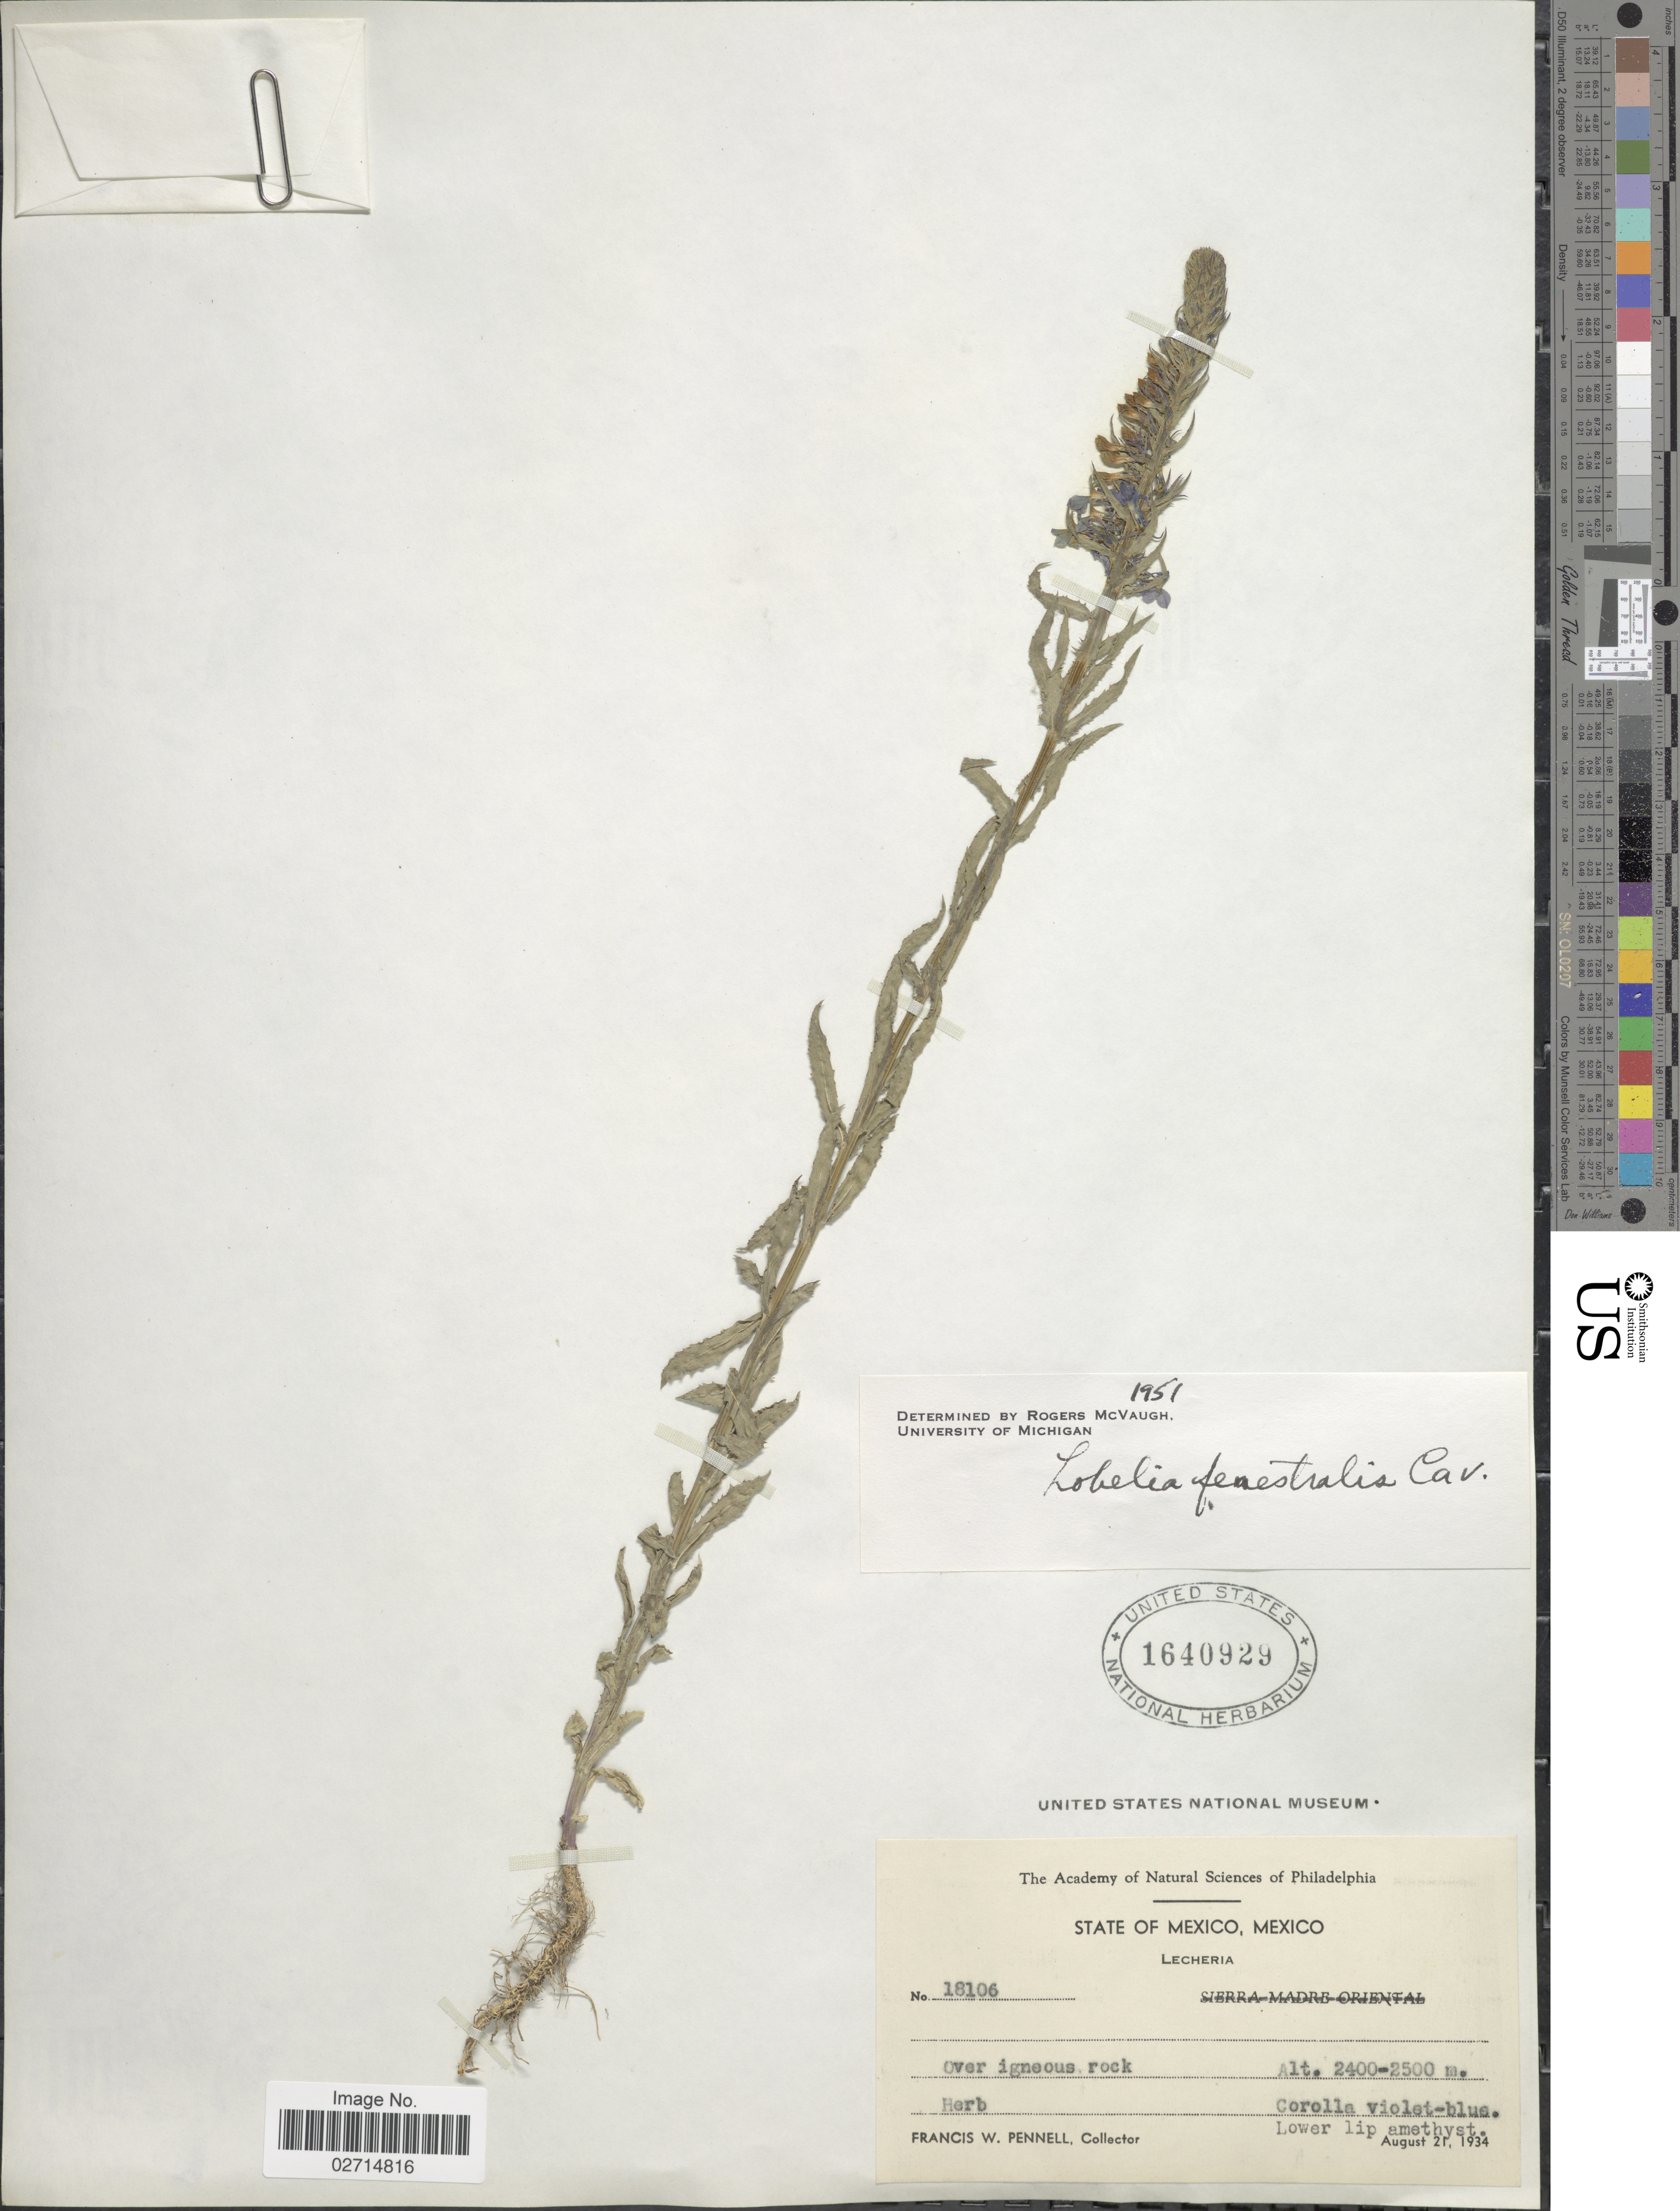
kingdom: Plantae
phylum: Tracheophyta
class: Magnoliopsida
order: Asterales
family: Campanulaceae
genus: Lobelia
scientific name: Lobelia fenestralis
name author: Cav.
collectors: F. W. Pennell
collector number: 18106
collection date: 1934-08-21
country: Mexico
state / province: México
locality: Lecheria.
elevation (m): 2400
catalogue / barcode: US 1640929